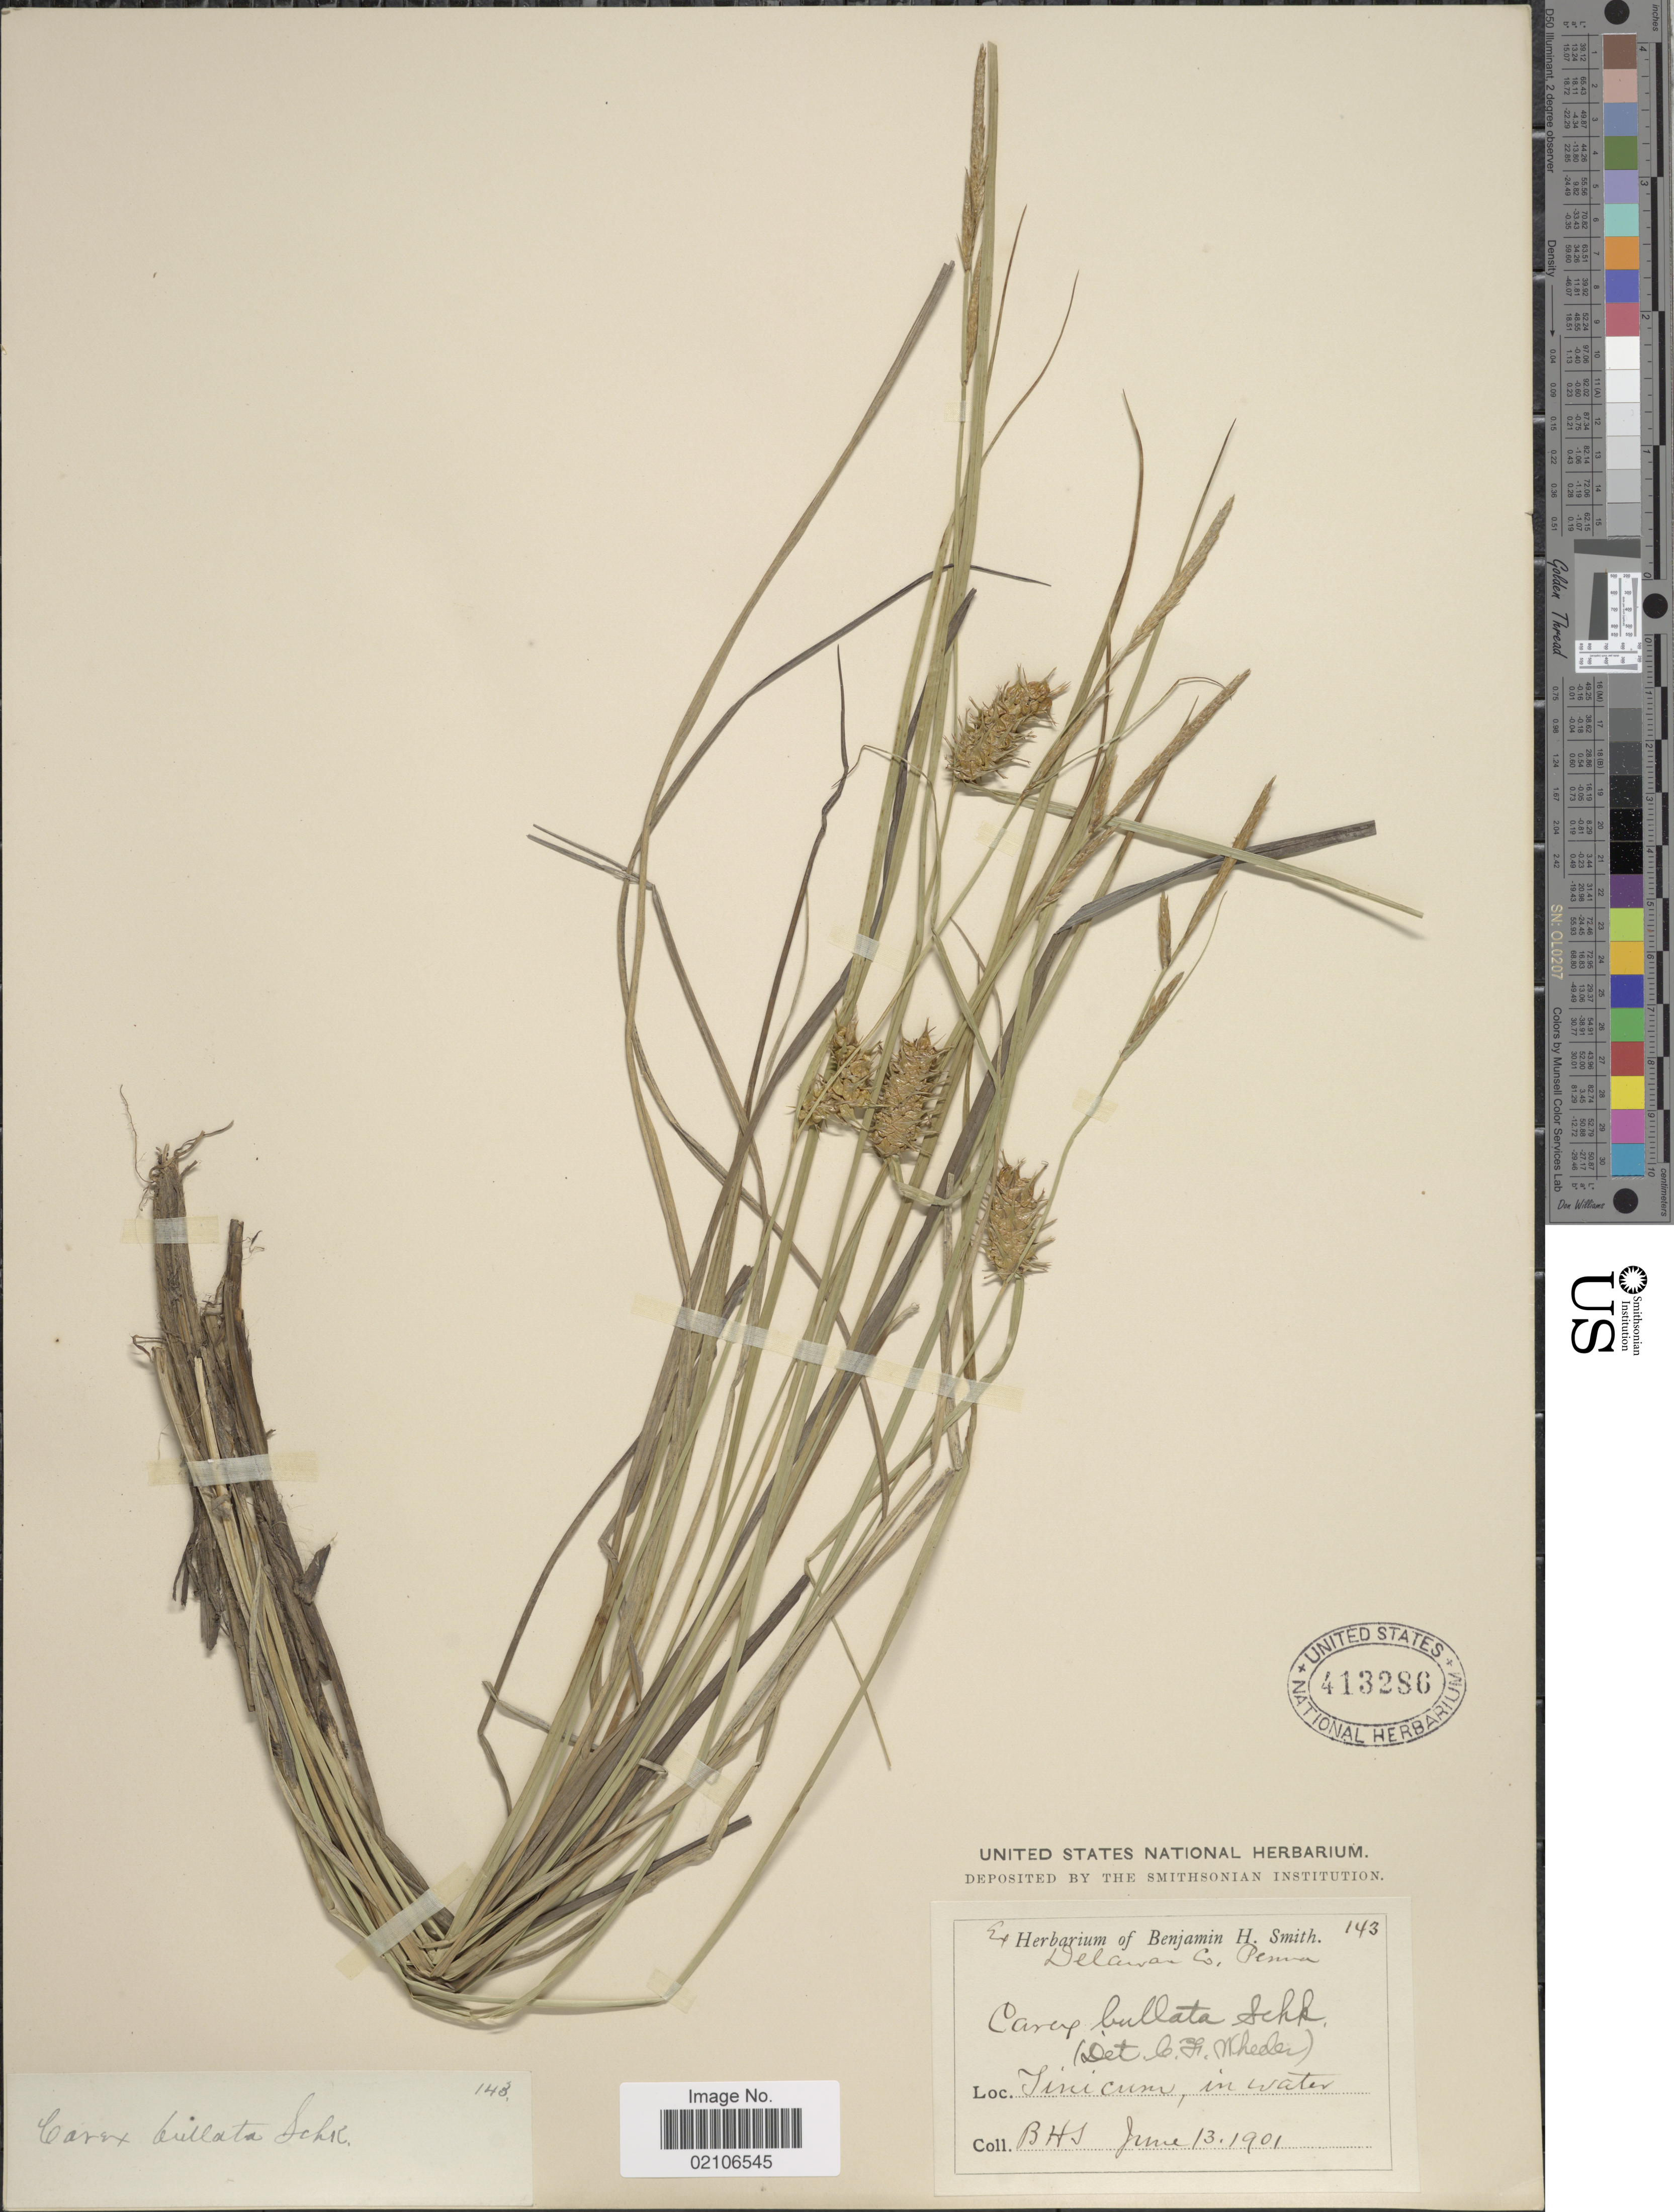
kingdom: Plantae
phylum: Tracheophyta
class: Liliopsida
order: Poales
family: Cyperaceae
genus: Carex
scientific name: Carex bullata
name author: Schkuhr ex Willd.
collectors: B. H. Smith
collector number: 143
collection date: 1901-06-13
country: United States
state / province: Pennsylvania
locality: Delaware Co., Tinicum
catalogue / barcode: US 413286